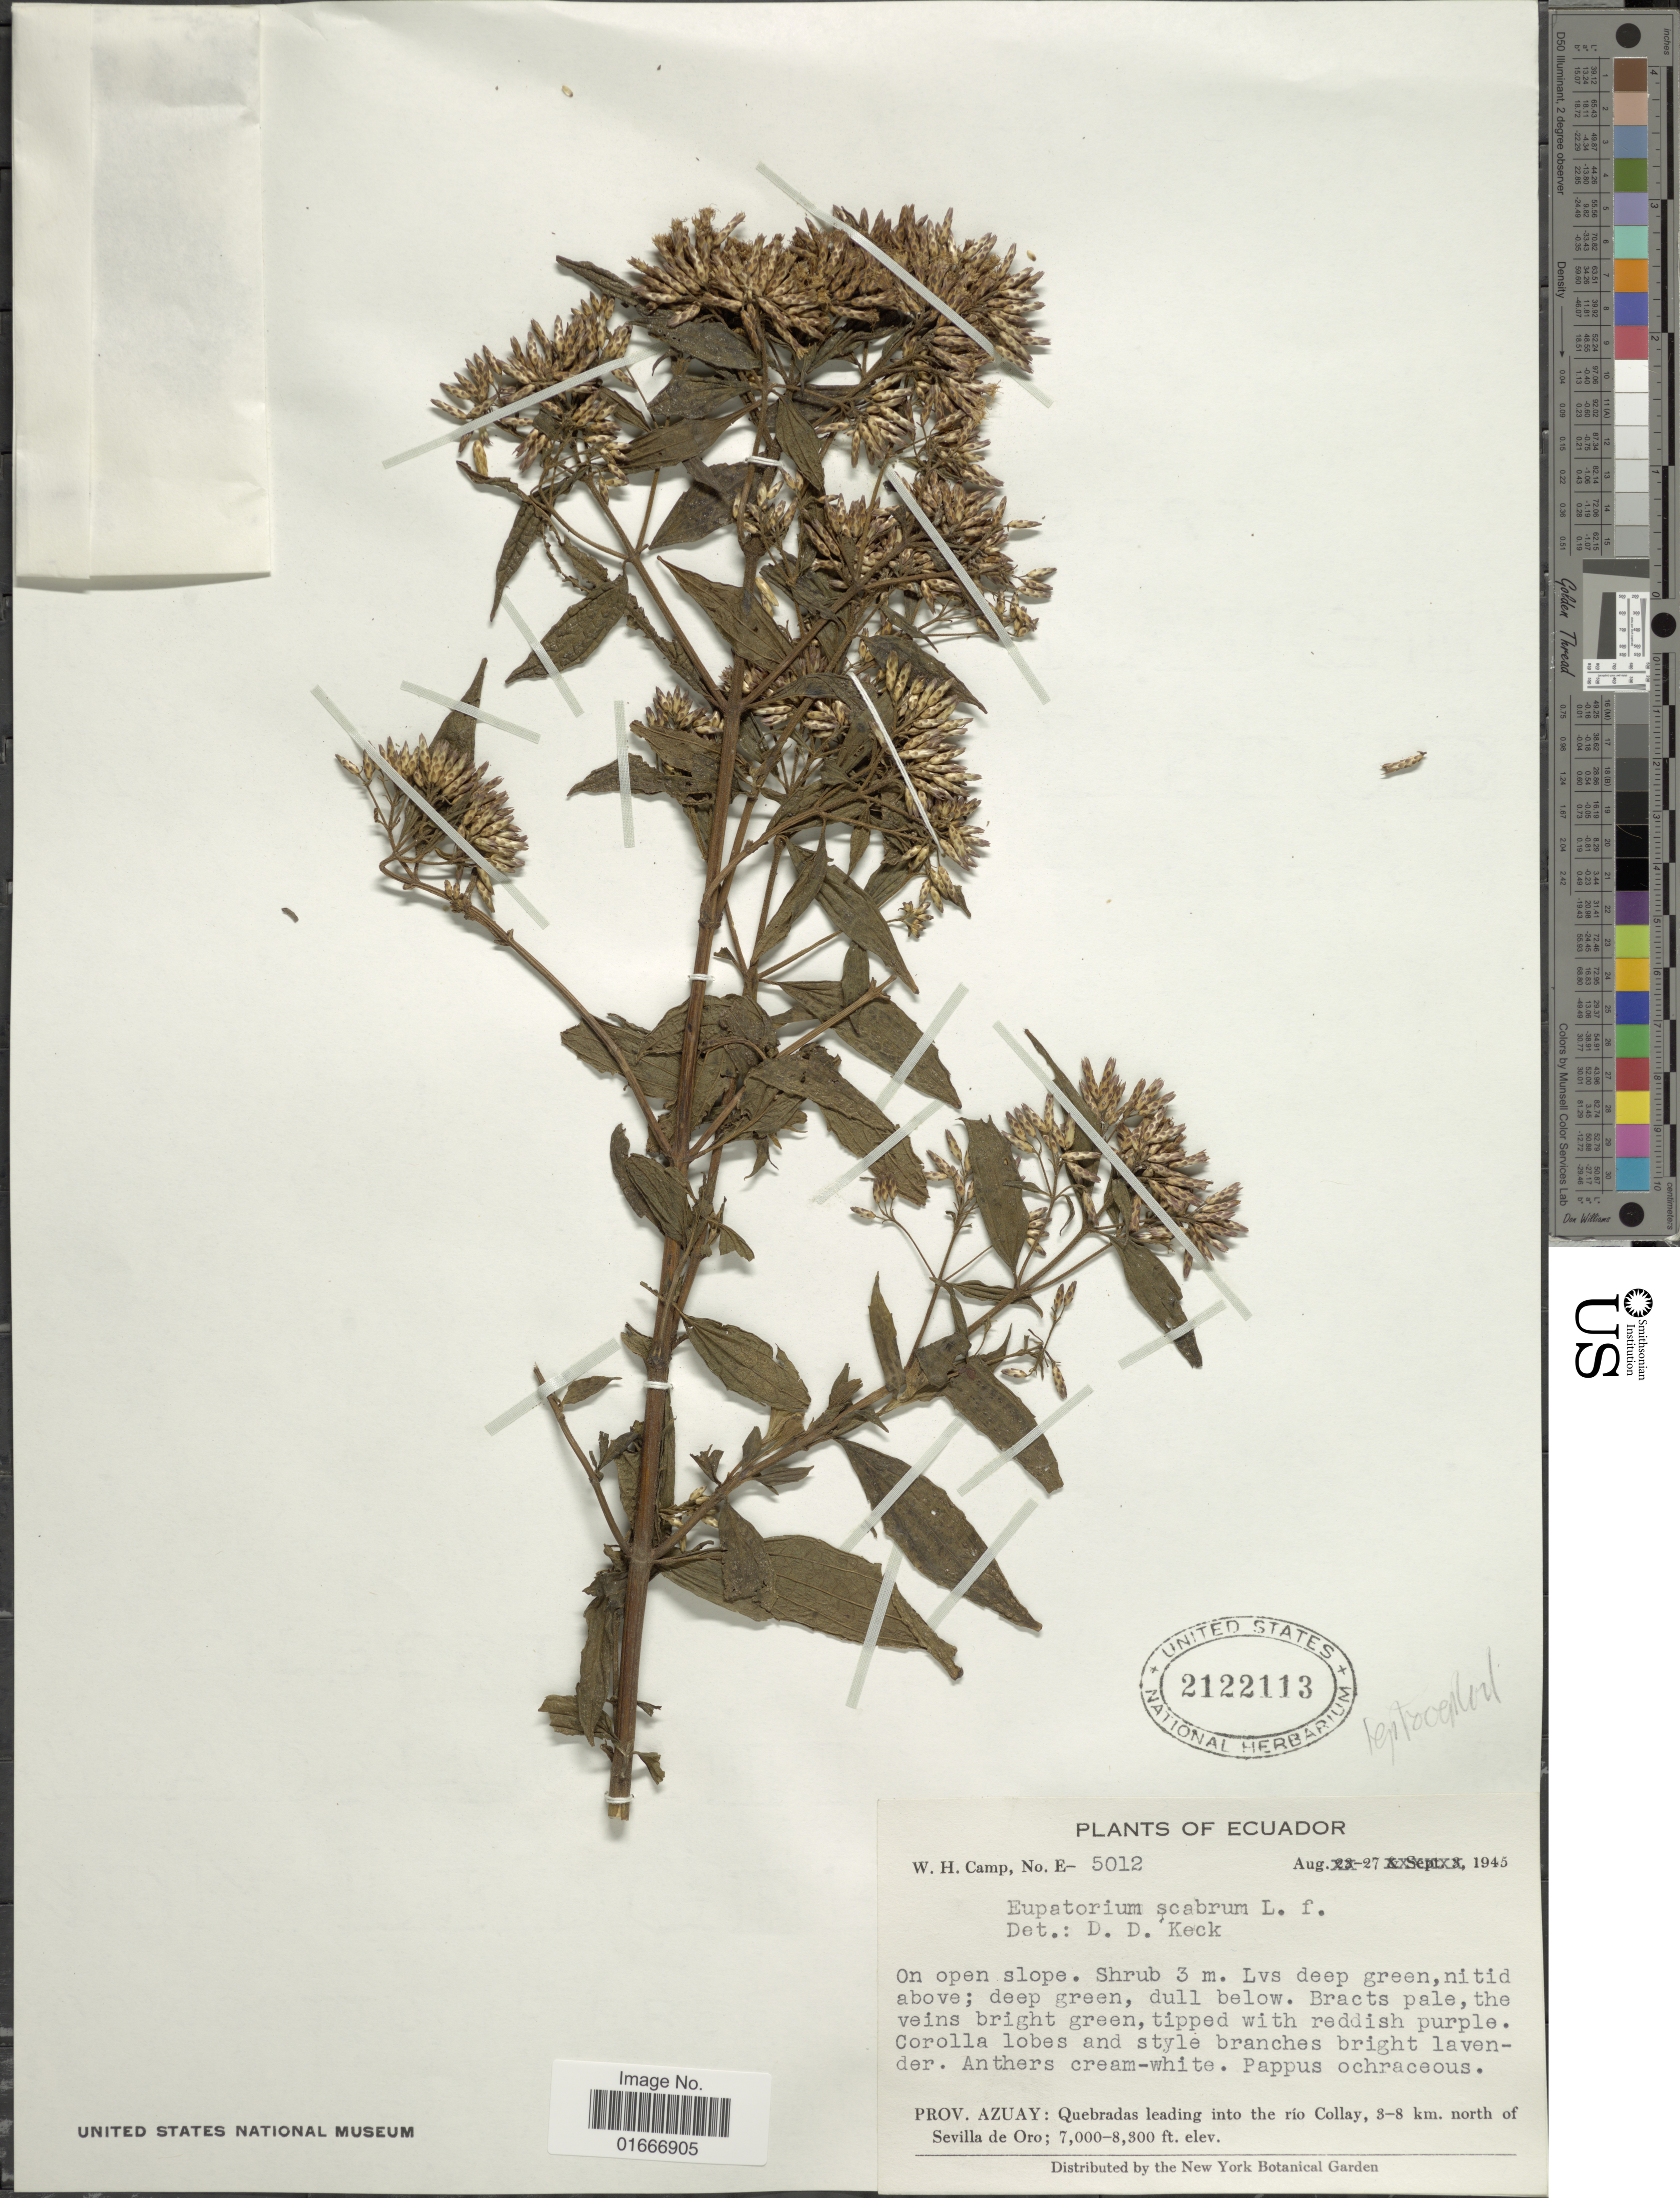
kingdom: Plantae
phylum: Tracheophyta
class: Magnoliopsida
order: Asterales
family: Asteraceae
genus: Chromolaena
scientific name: Chromolaena leptocephala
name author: (DC.) R.M. King & H. Rob.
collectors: W. H. Camp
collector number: E-5012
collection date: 1945-08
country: Ecuador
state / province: Azuay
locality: Ecuador.Prov. Azuay: Quebradas leading into the rio Collay, 3-8 km. north of Sevilla de Oro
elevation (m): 2134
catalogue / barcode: US 2122113